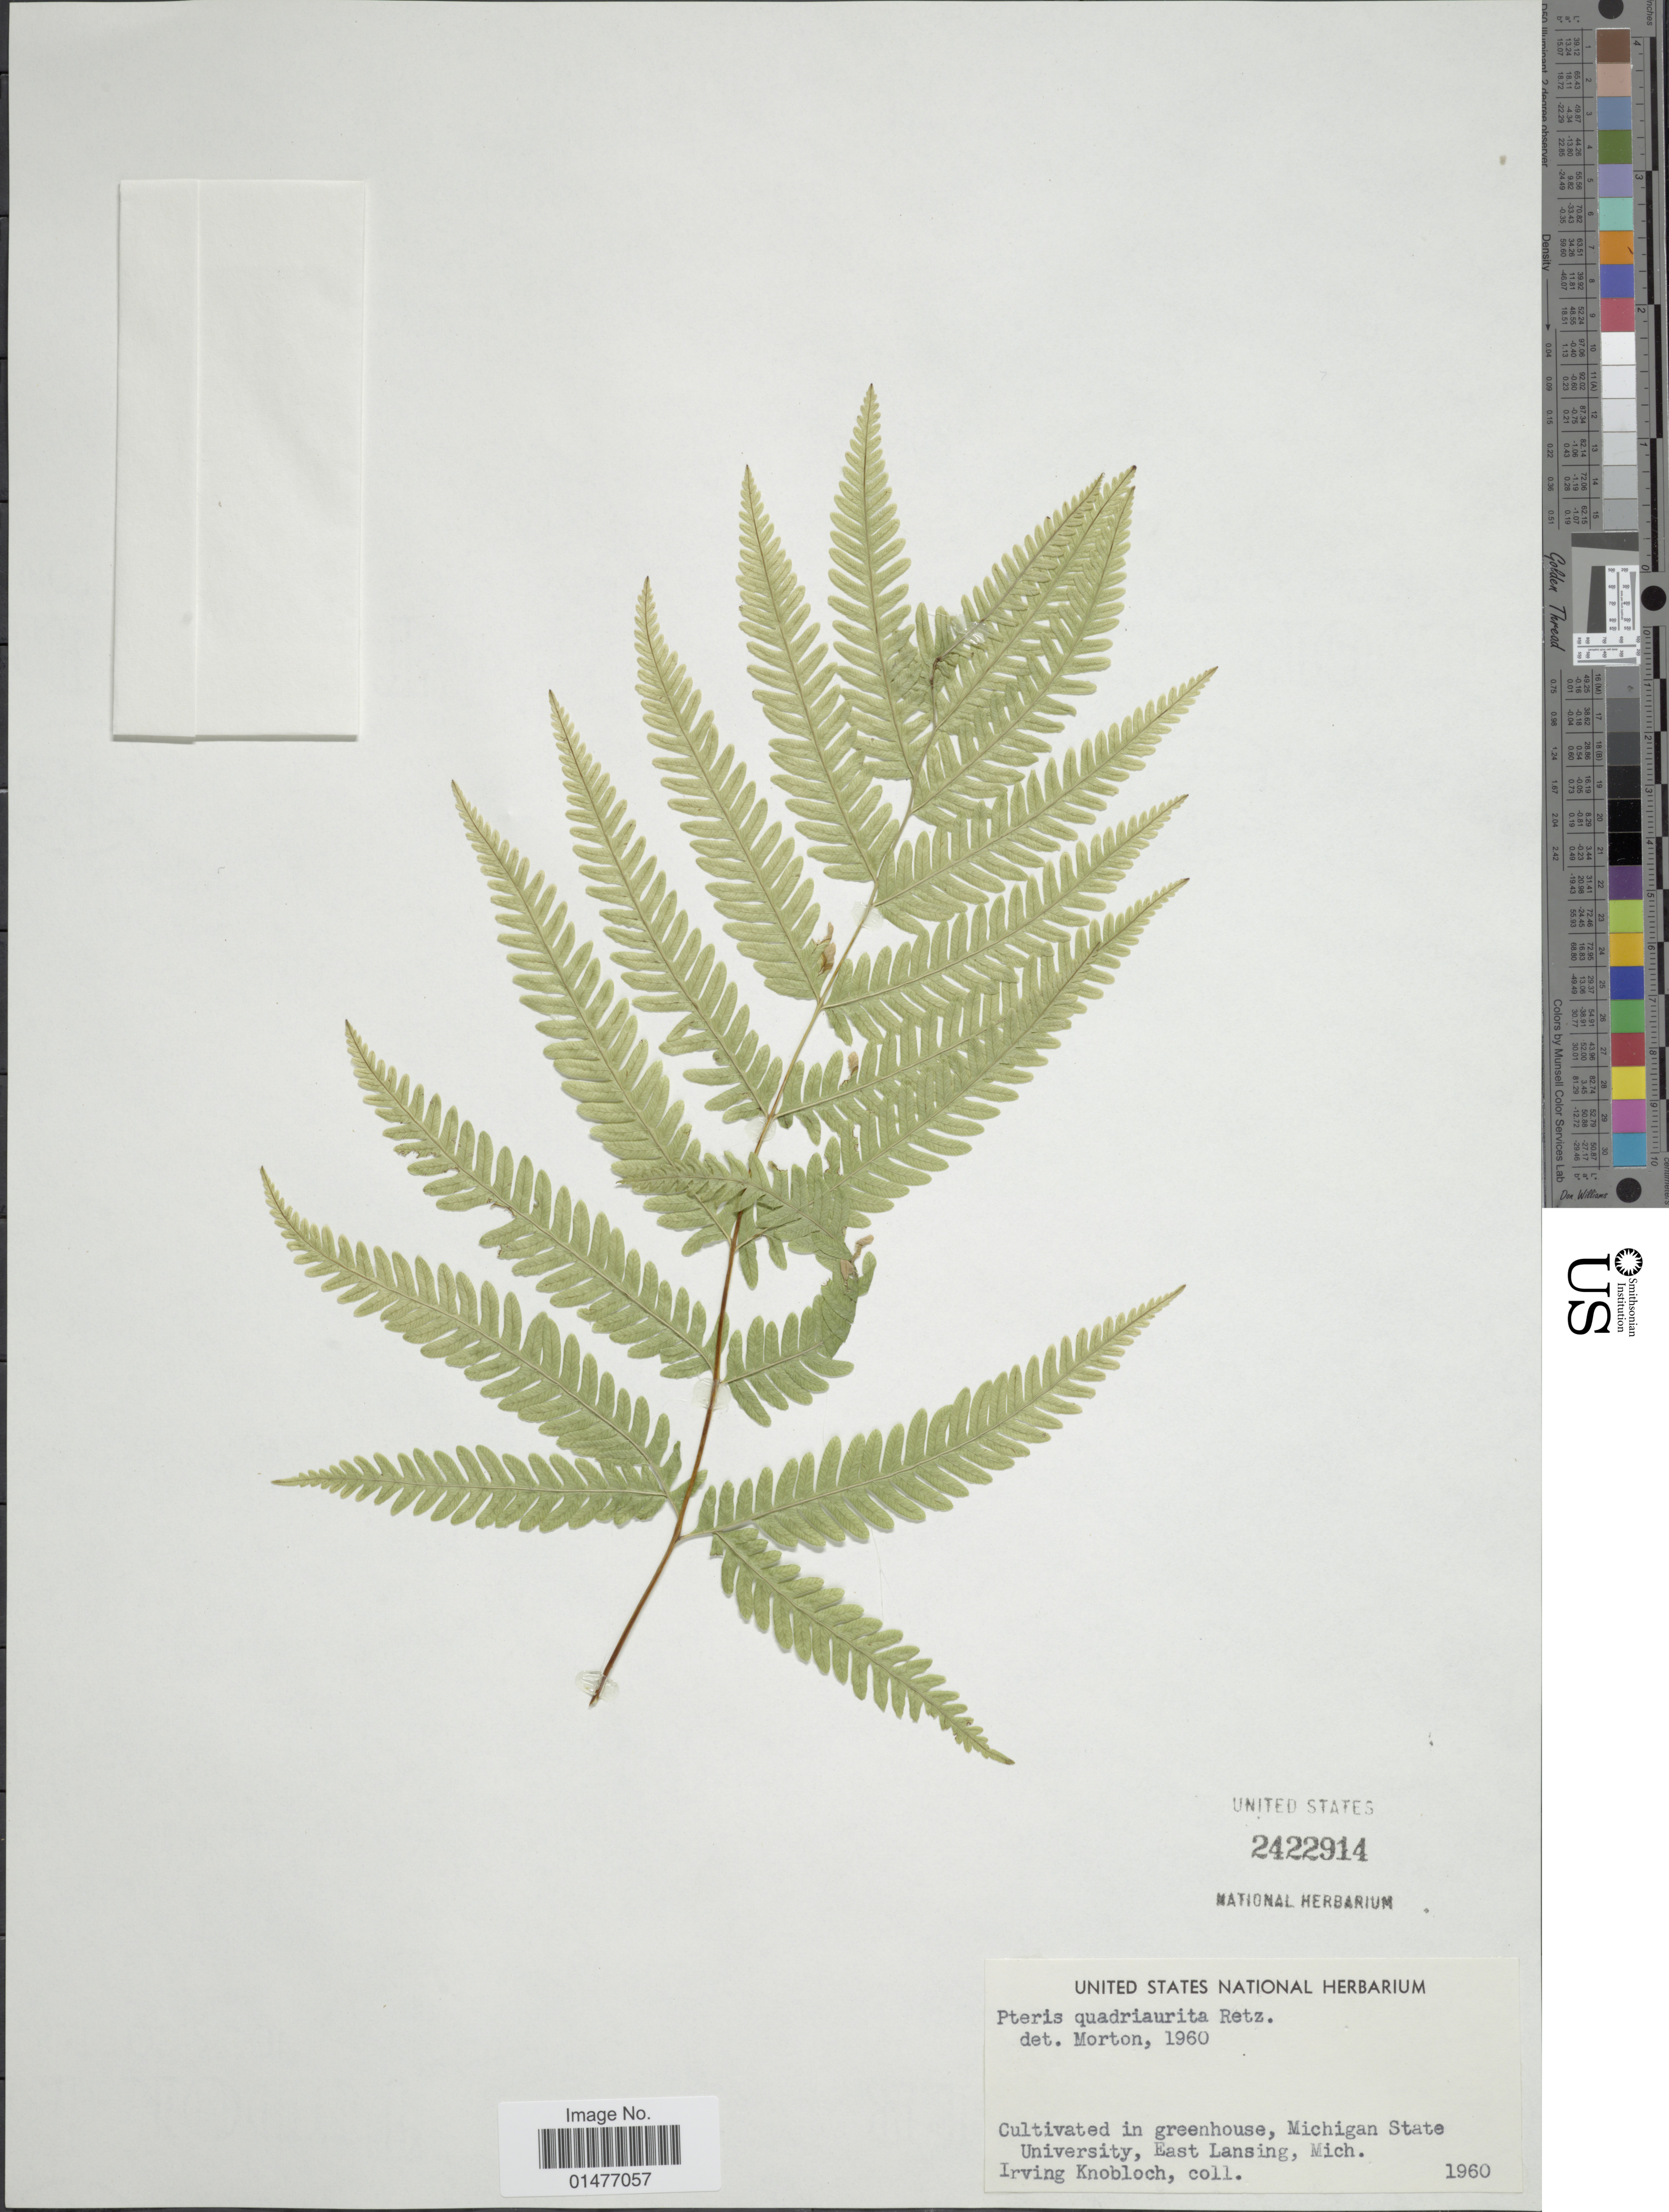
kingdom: Plantae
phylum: Tracheophyta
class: Polypodiopsida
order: Polypodiales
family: Pteridaceae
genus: Pteris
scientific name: Pteris quadriaurita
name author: Retz.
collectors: I. W. Knobloch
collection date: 1960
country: United States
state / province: Michigan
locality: Cuiltivated in greenhouse, Michigan State University, East Lansing, Mich.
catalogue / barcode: US 2422914